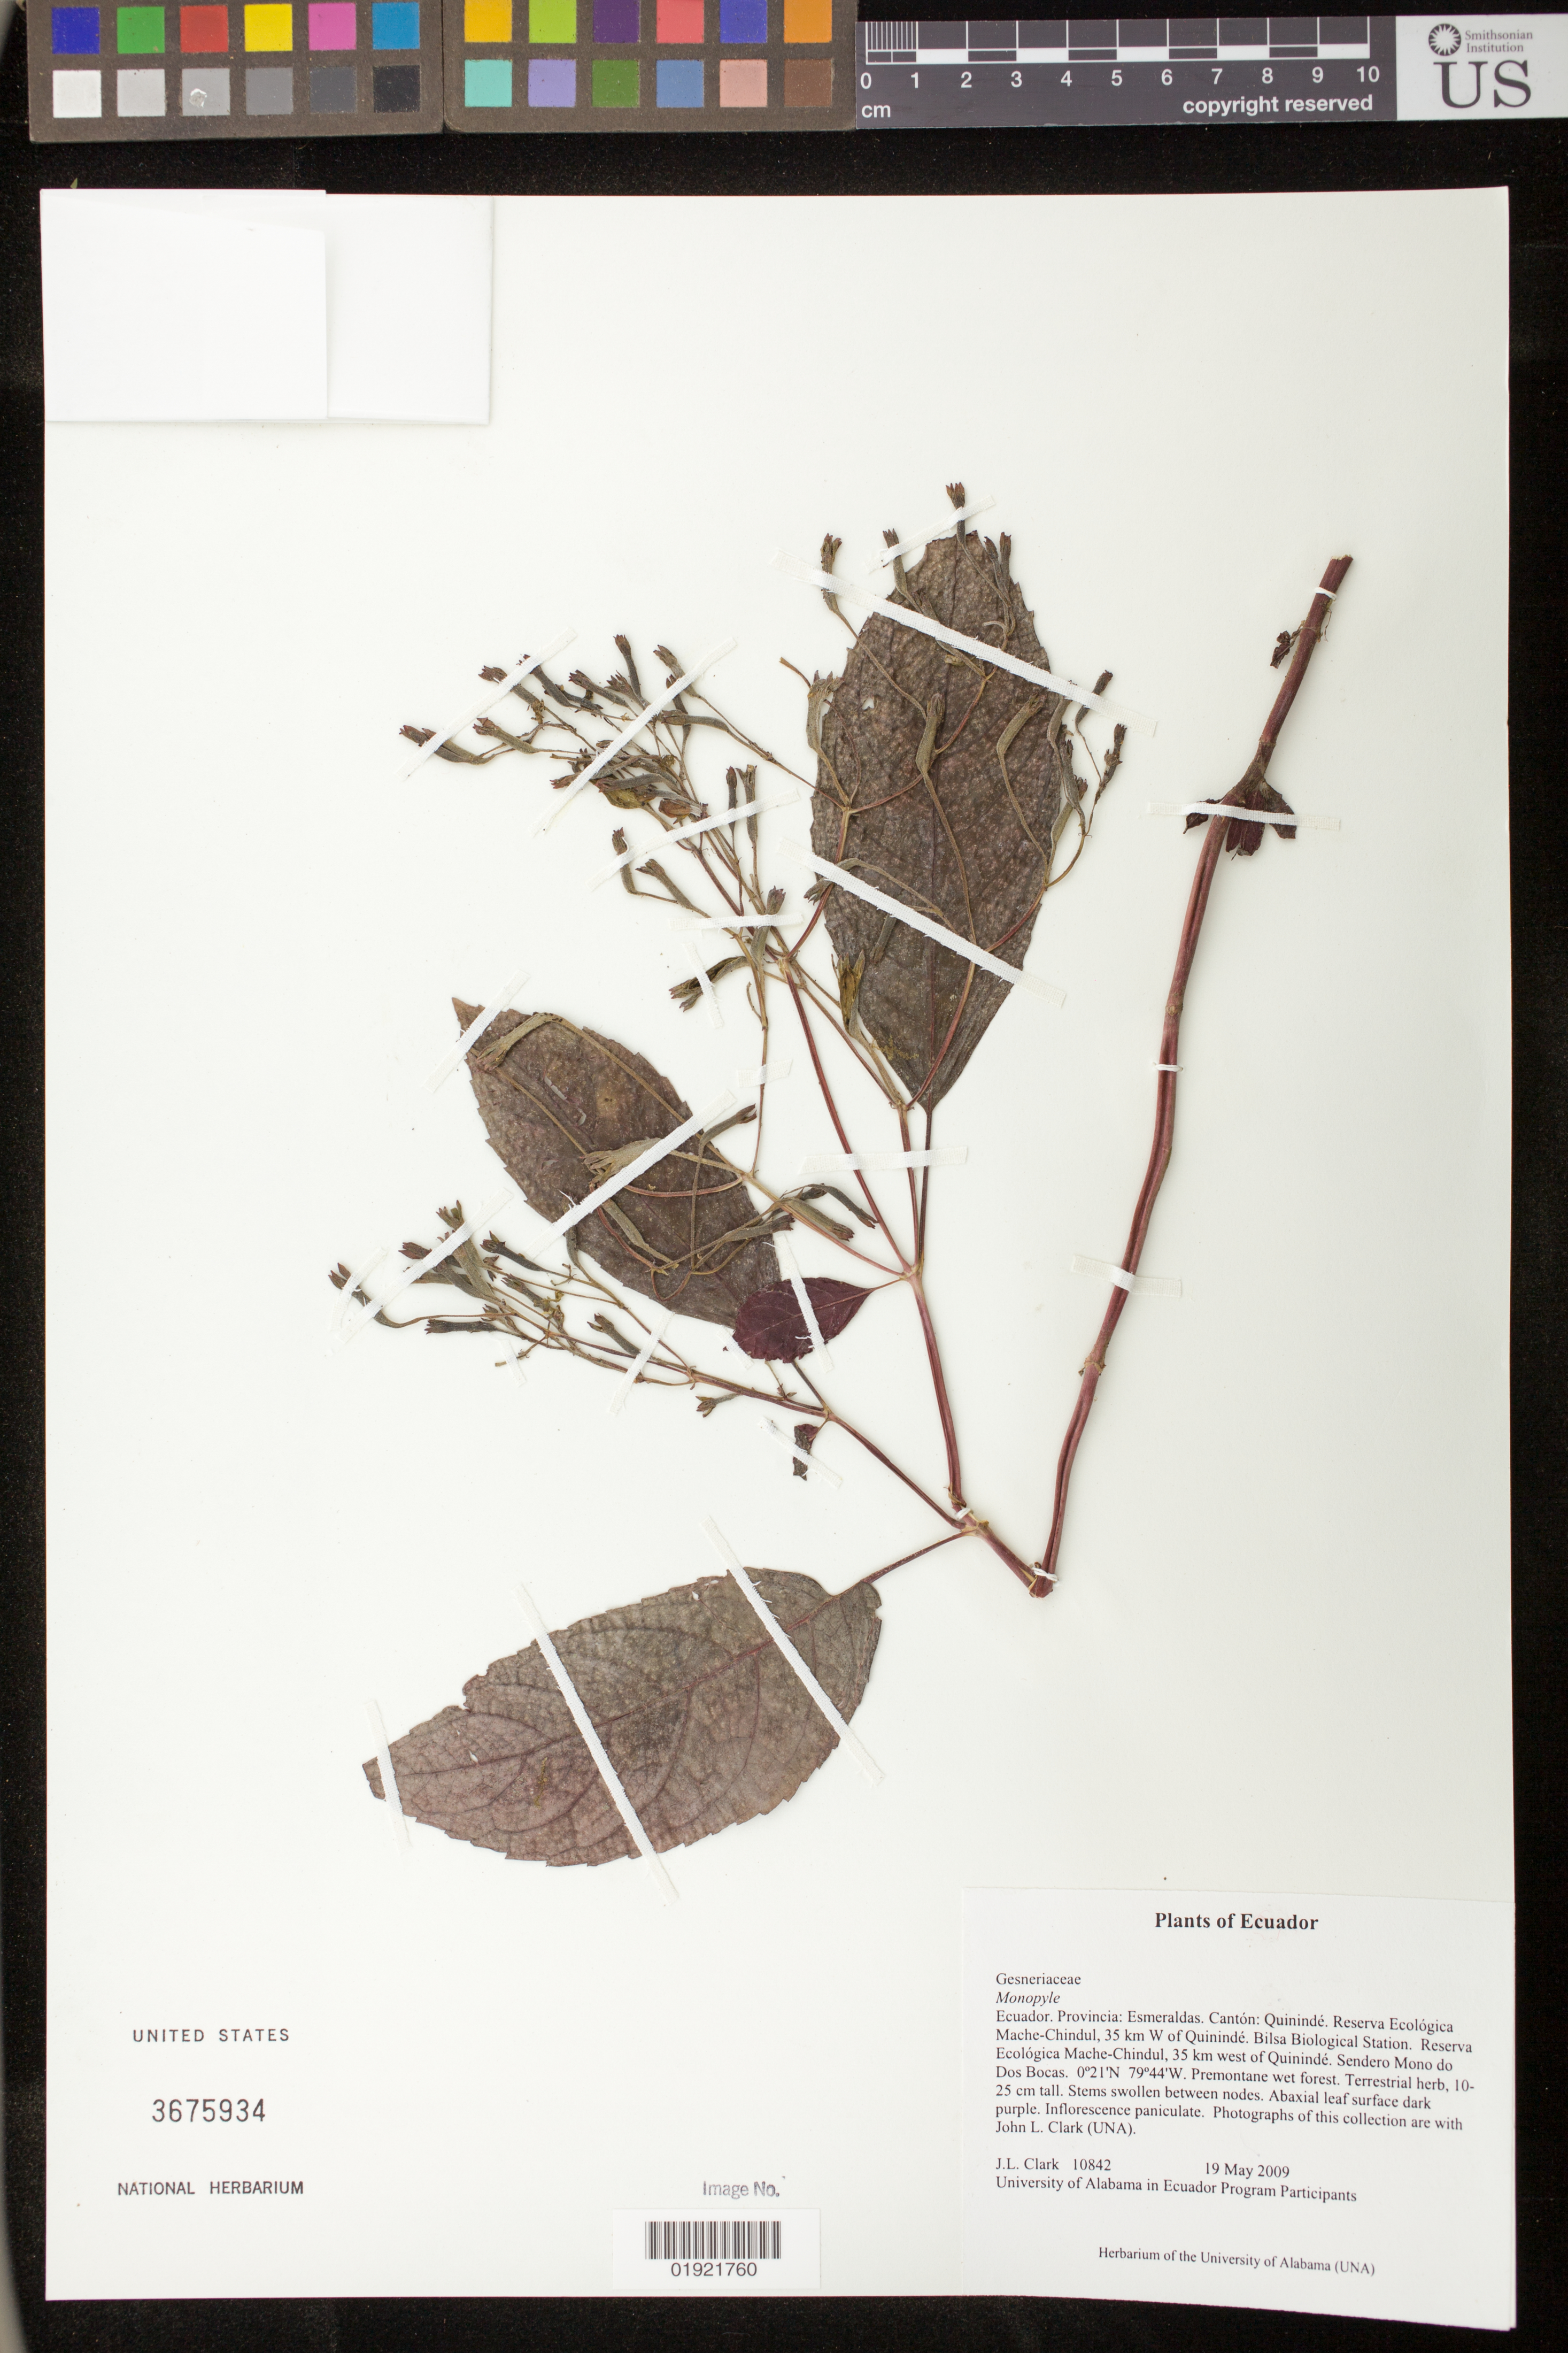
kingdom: Plantae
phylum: Tracheophyta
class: Magnoliopsida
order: Lamiales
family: Gesneriaceae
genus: Monopyle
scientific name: Monopyle chocoensis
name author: Keene & J.L. Clark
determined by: Clark, J. L., (SEL), The Marie Selby Botanical Garden (UNITED STATES)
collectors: J. L. Clark & University of Alabama in Ecuador Program participants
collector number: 10842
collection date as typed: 19 May 2009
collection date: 2009-05-19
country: Ecuador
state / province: Esmeraldas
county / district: Quinindé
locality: Reserva Ecologica Mache-Chindul, 35 km W of Quinindé. Bilsa Biological Station. Reserva Ecologica Mache-Chindul, 35 km west of Quinindé. Sendero Mono do Dos Bocas.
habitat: Premontane wet forest.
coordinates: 0 21 0 N, 79 44 0 W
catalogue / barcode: US 3675934